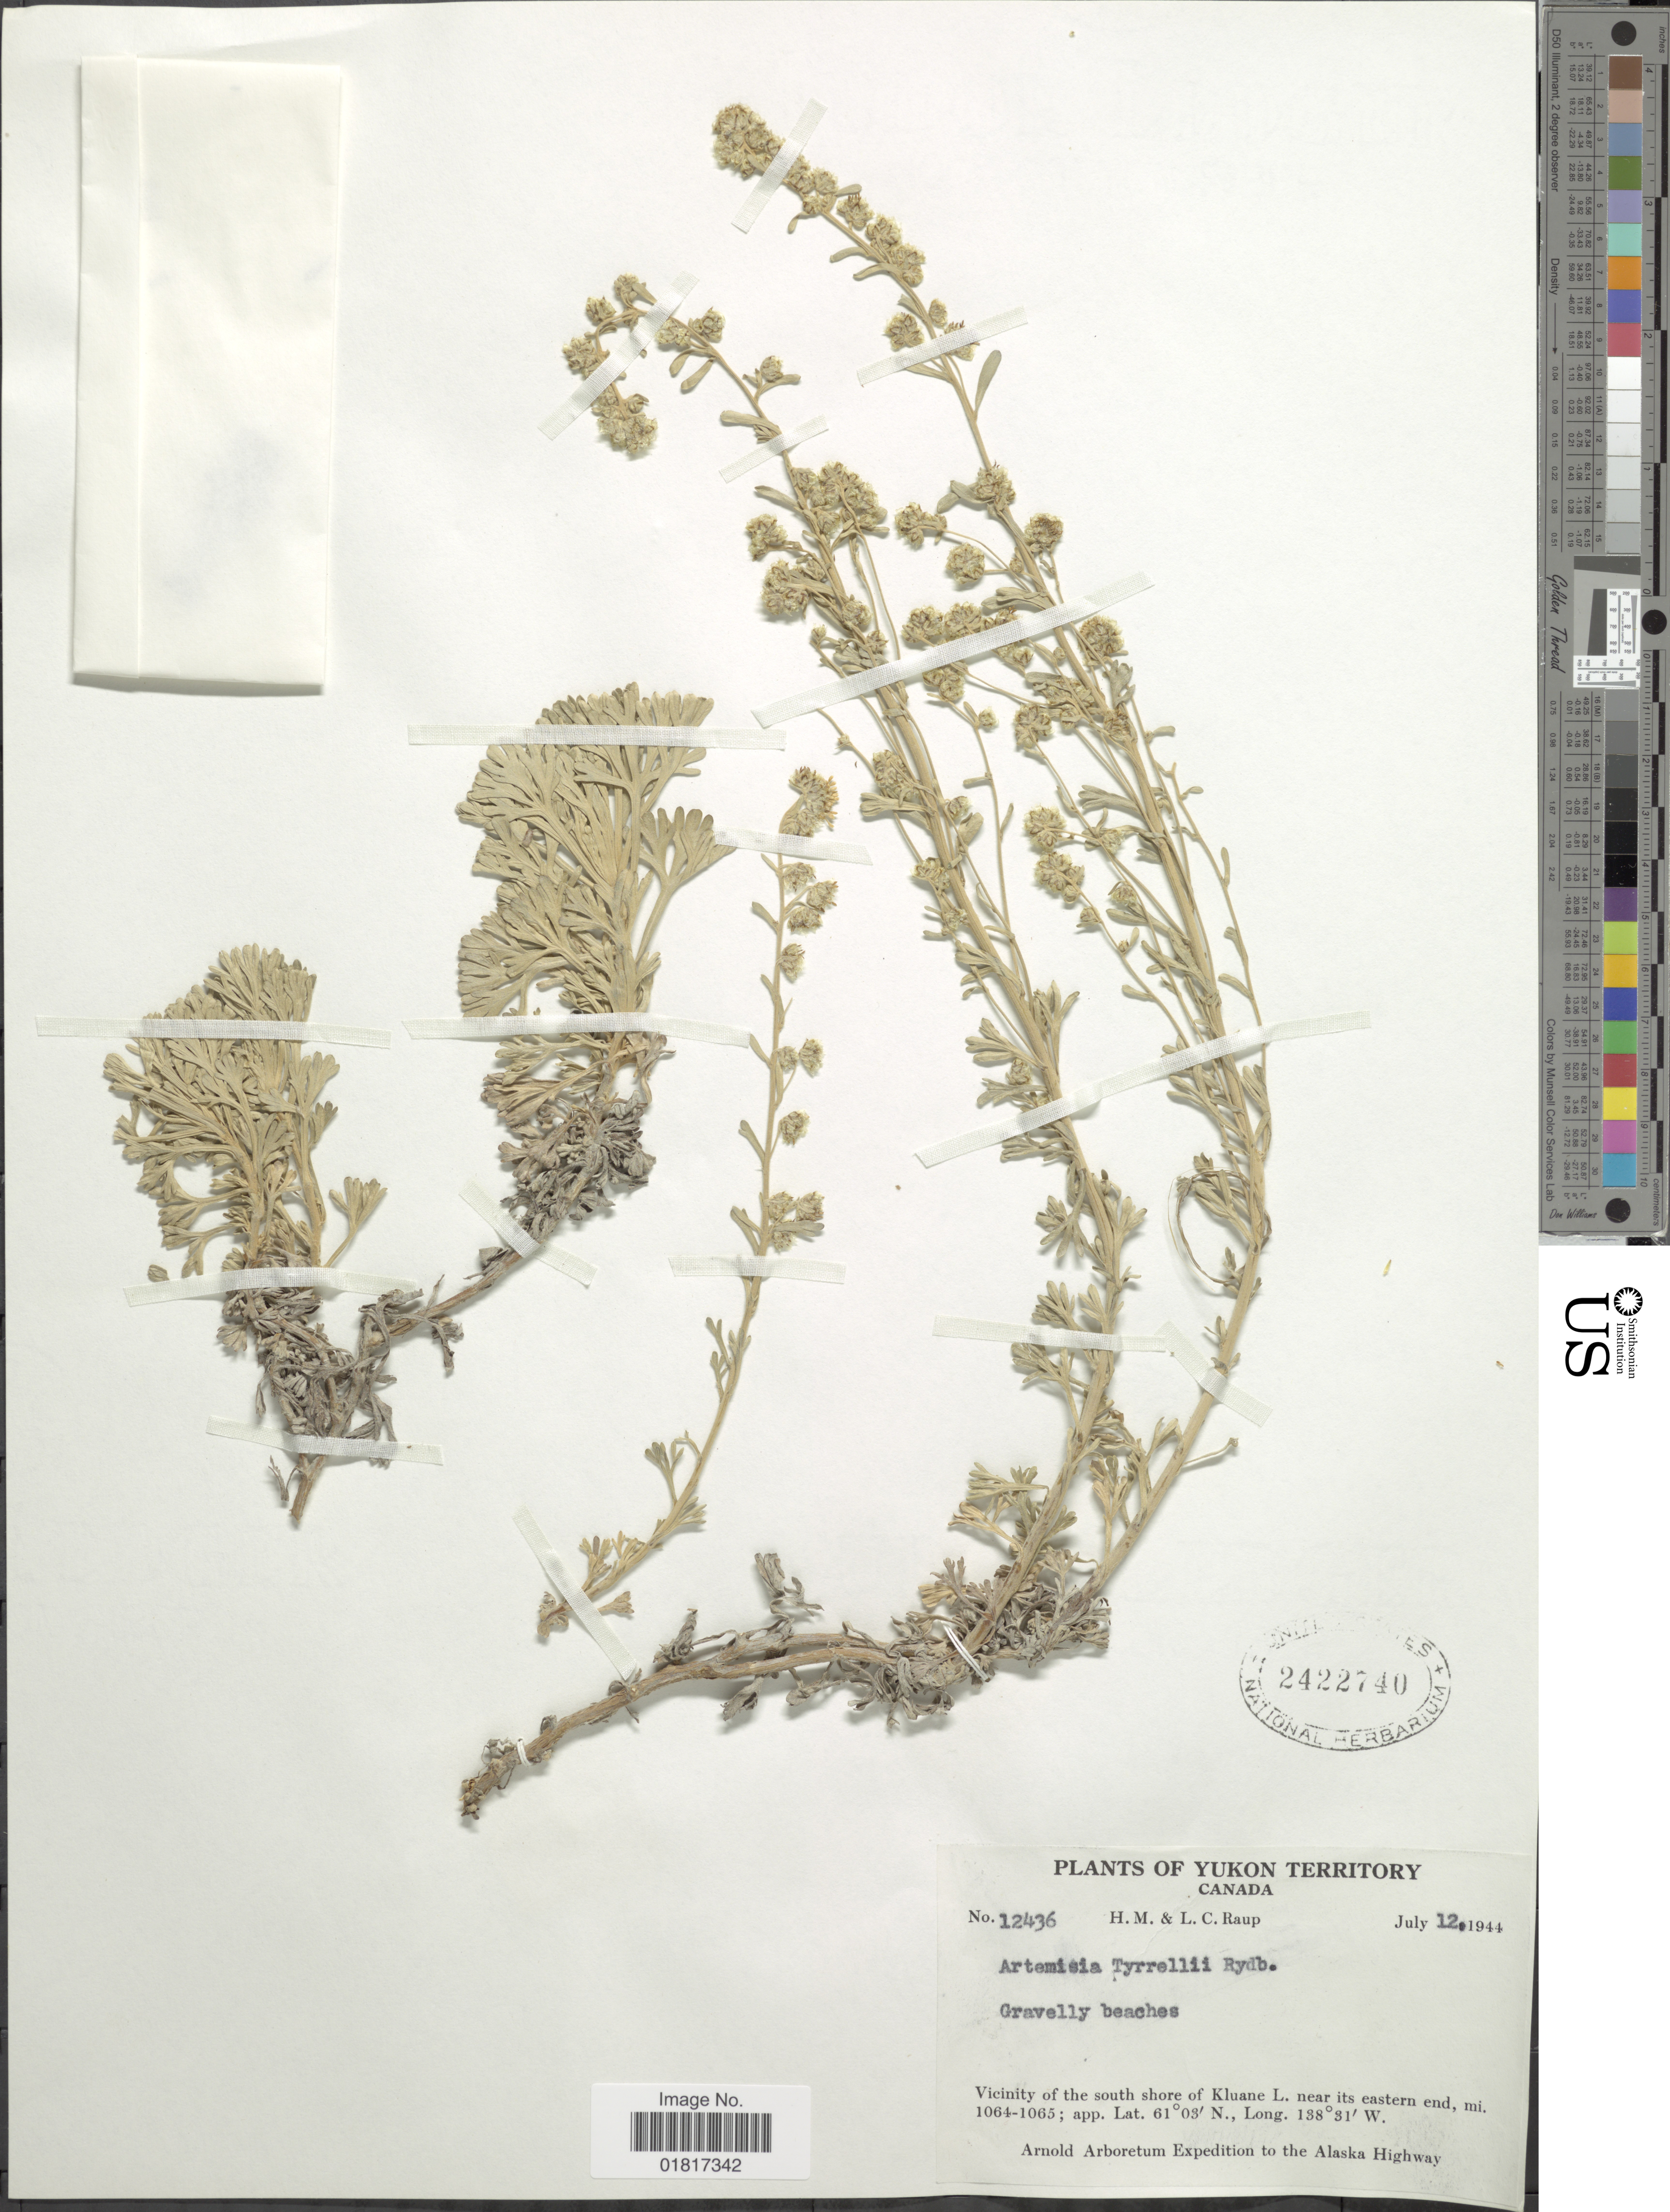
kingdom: Plantae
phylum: Tracheophyta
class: Magnoliopsida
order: Asterales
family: Asteraceae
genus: Artemisia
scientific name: Artemisia tyrellii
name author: Rydb.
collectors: H. Raup & L. Raup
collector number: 12436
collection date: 1944-07-12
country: Canada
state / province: Yukon Territory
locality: Vicinity of the south shore of Kluane L. near its eastern end, mi. 1046-1065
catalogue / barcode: US 2422740